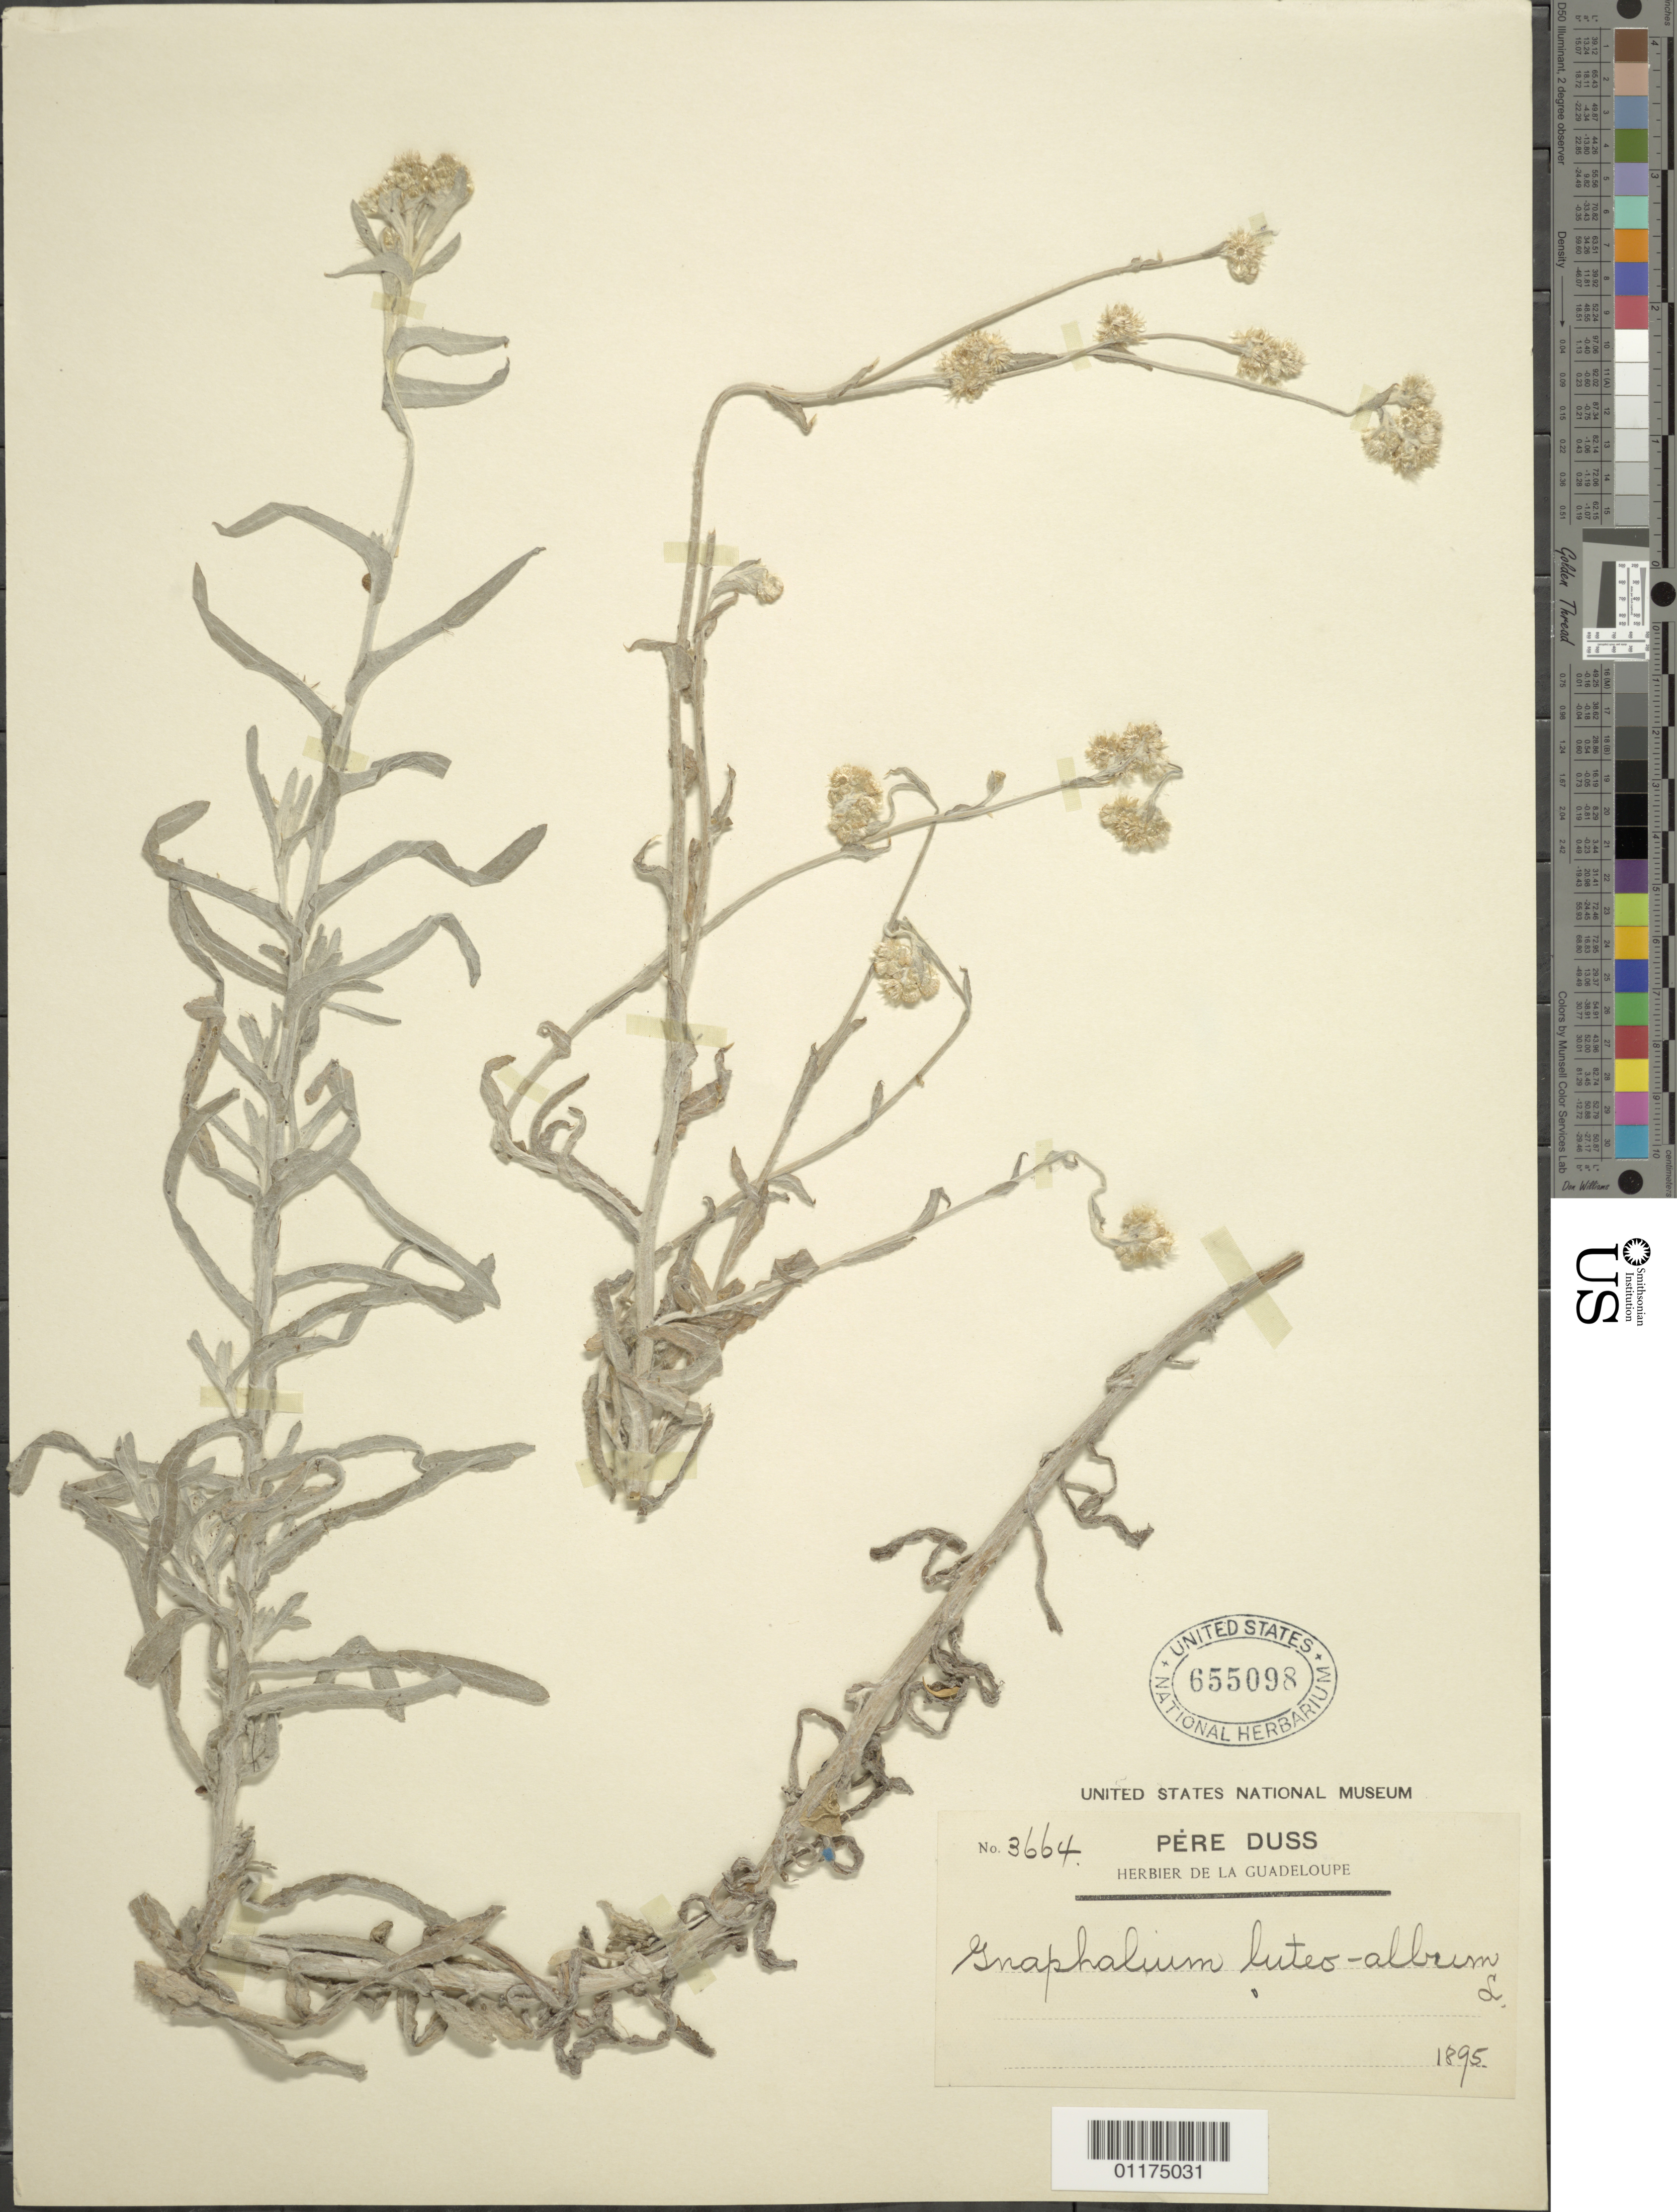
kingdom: Plantae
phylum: Tracheophyta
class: Magnoliopsida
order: Asterales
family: Asteraceae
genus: Pseudognaphalium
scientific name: Pseudognaphalium luteoalbum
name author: (L.) Hilliard & B.L. Burtt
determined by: Nesom, Guy L.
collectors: Père Duss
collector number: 3664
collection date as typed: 1895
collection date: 1895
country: Guadeloupe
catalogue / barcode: US 655098